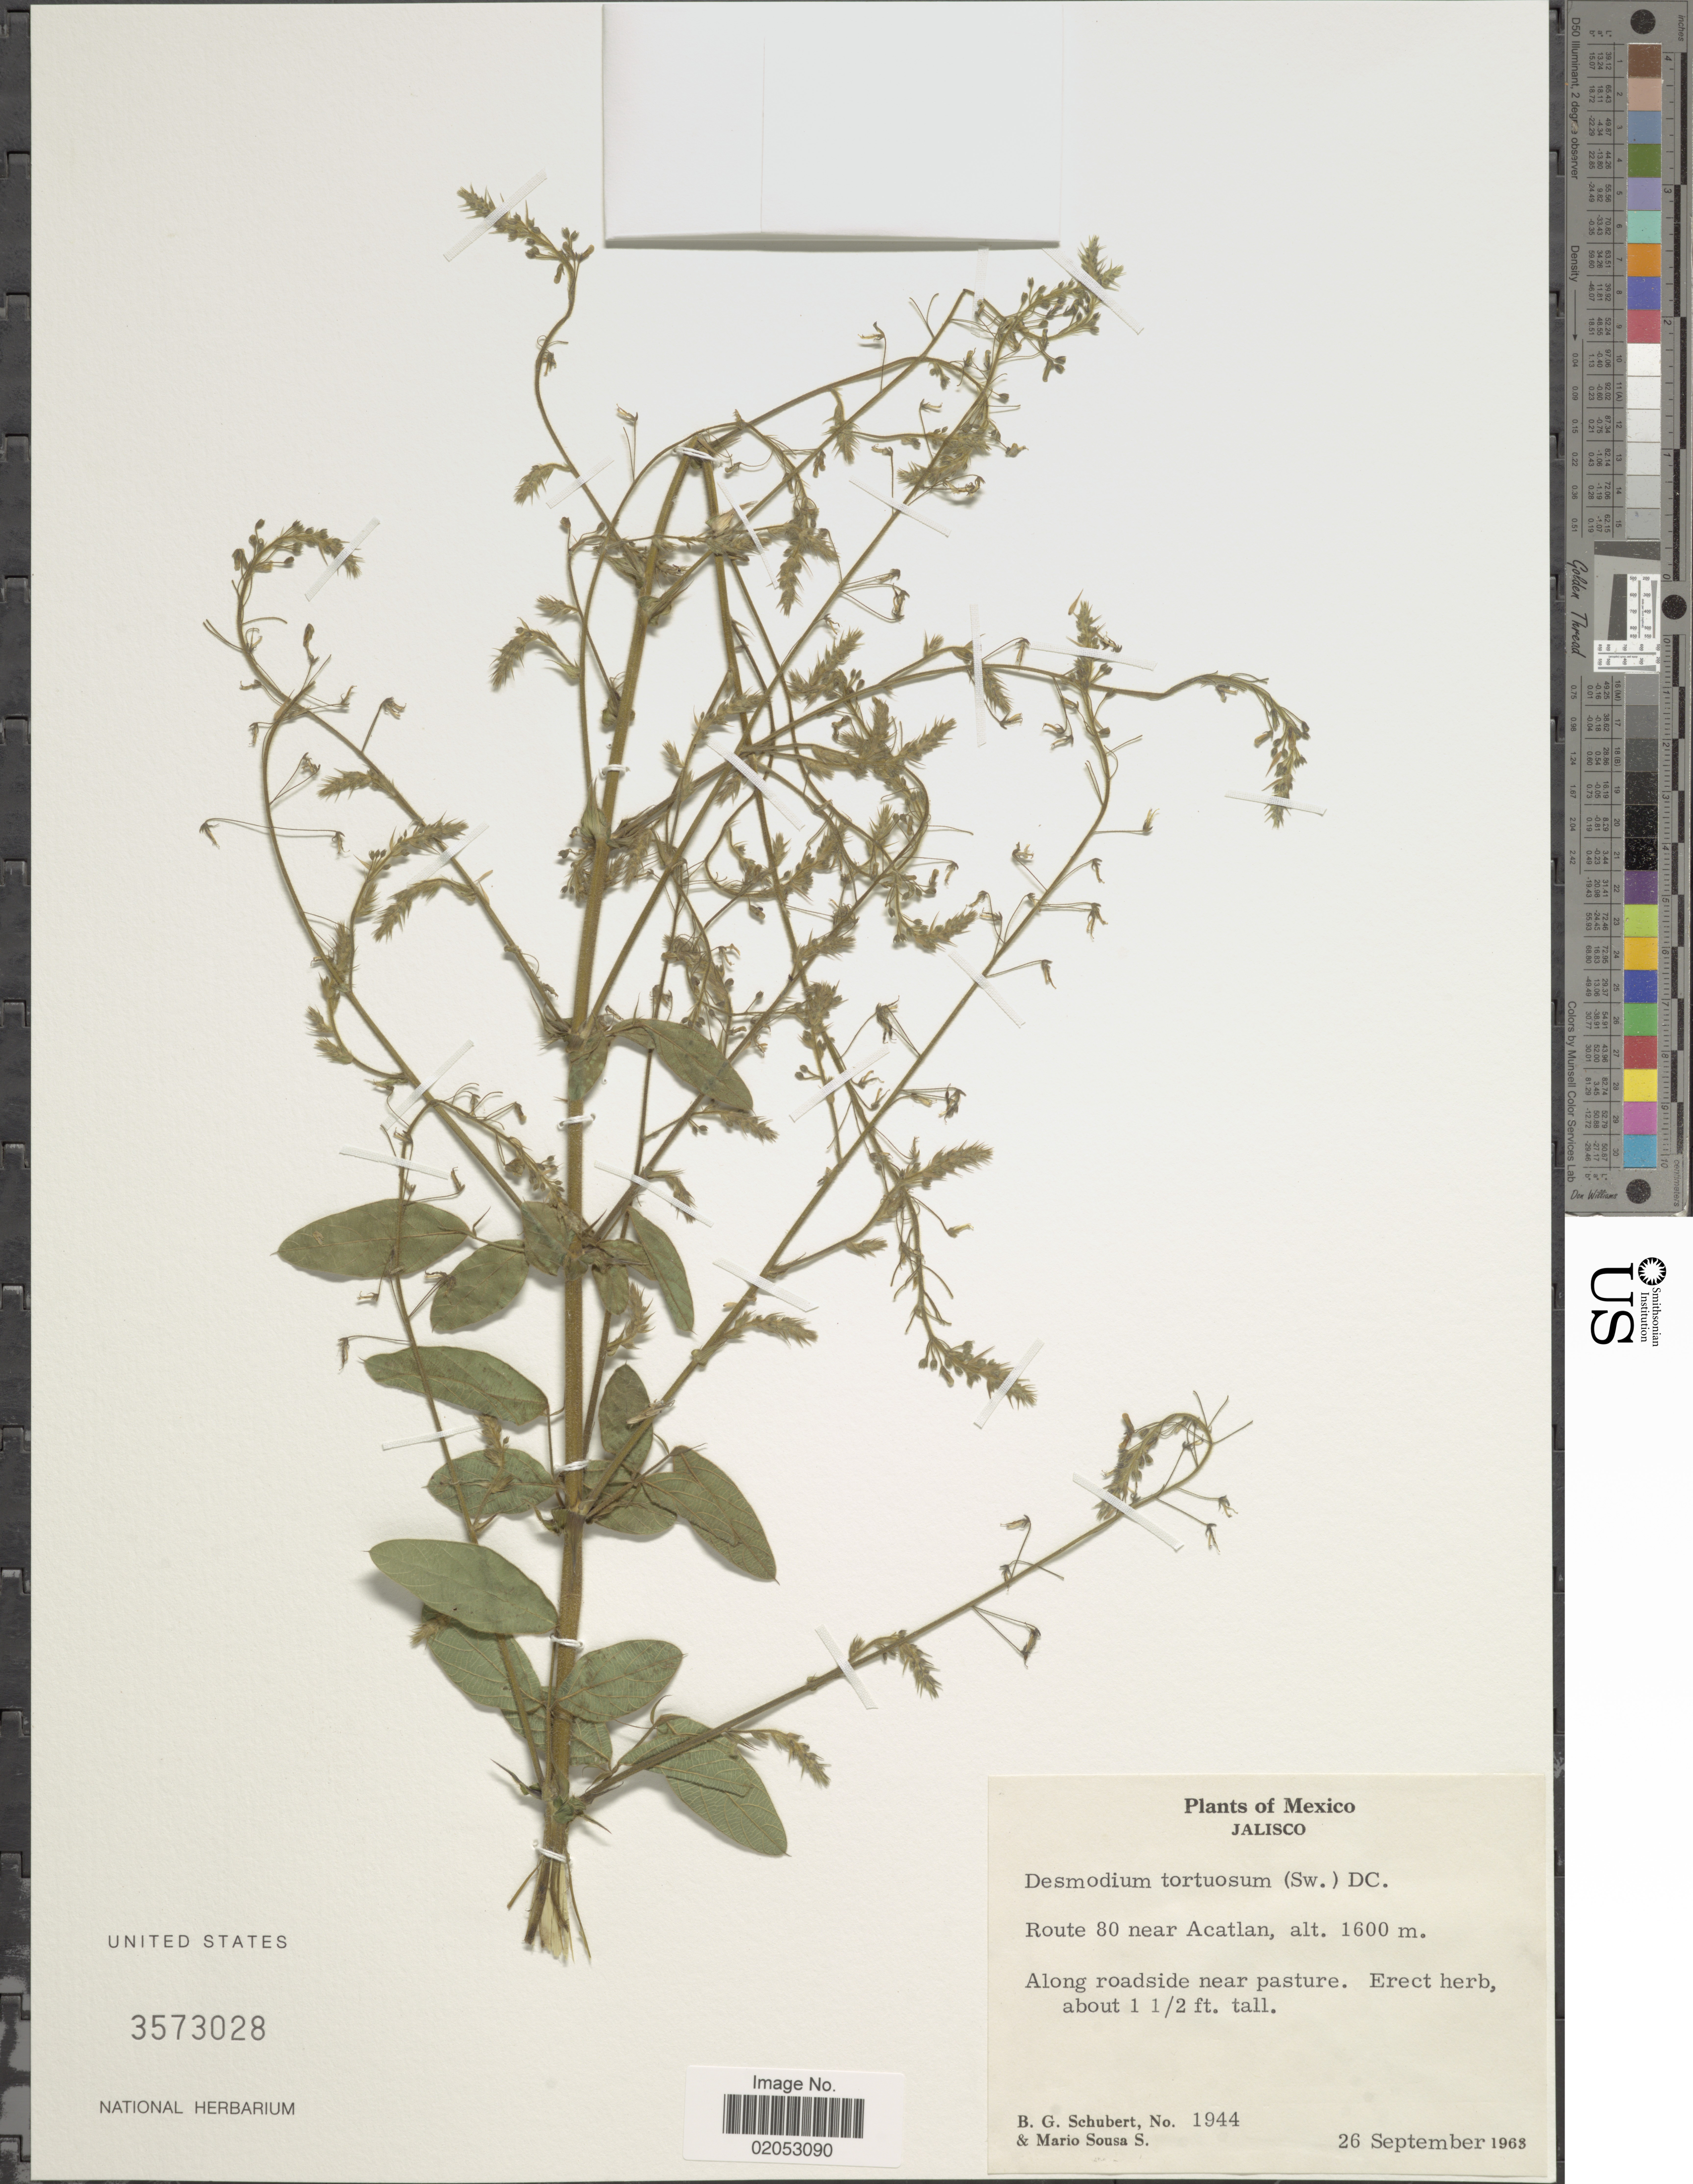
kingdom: Plantae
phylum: Tracheophyta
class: Magnoliopsida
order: Fabales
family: Fabaceae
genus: Desmodium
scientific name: Desmodium tortuosum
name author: (Sw.) DC.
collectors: B. Schubert & M. Sousa S.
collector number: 1944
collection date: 1963-09-26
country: Mexico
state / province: Jalisco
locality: Route 80 near Acatlan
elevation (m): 1600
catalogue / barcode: US 3573028